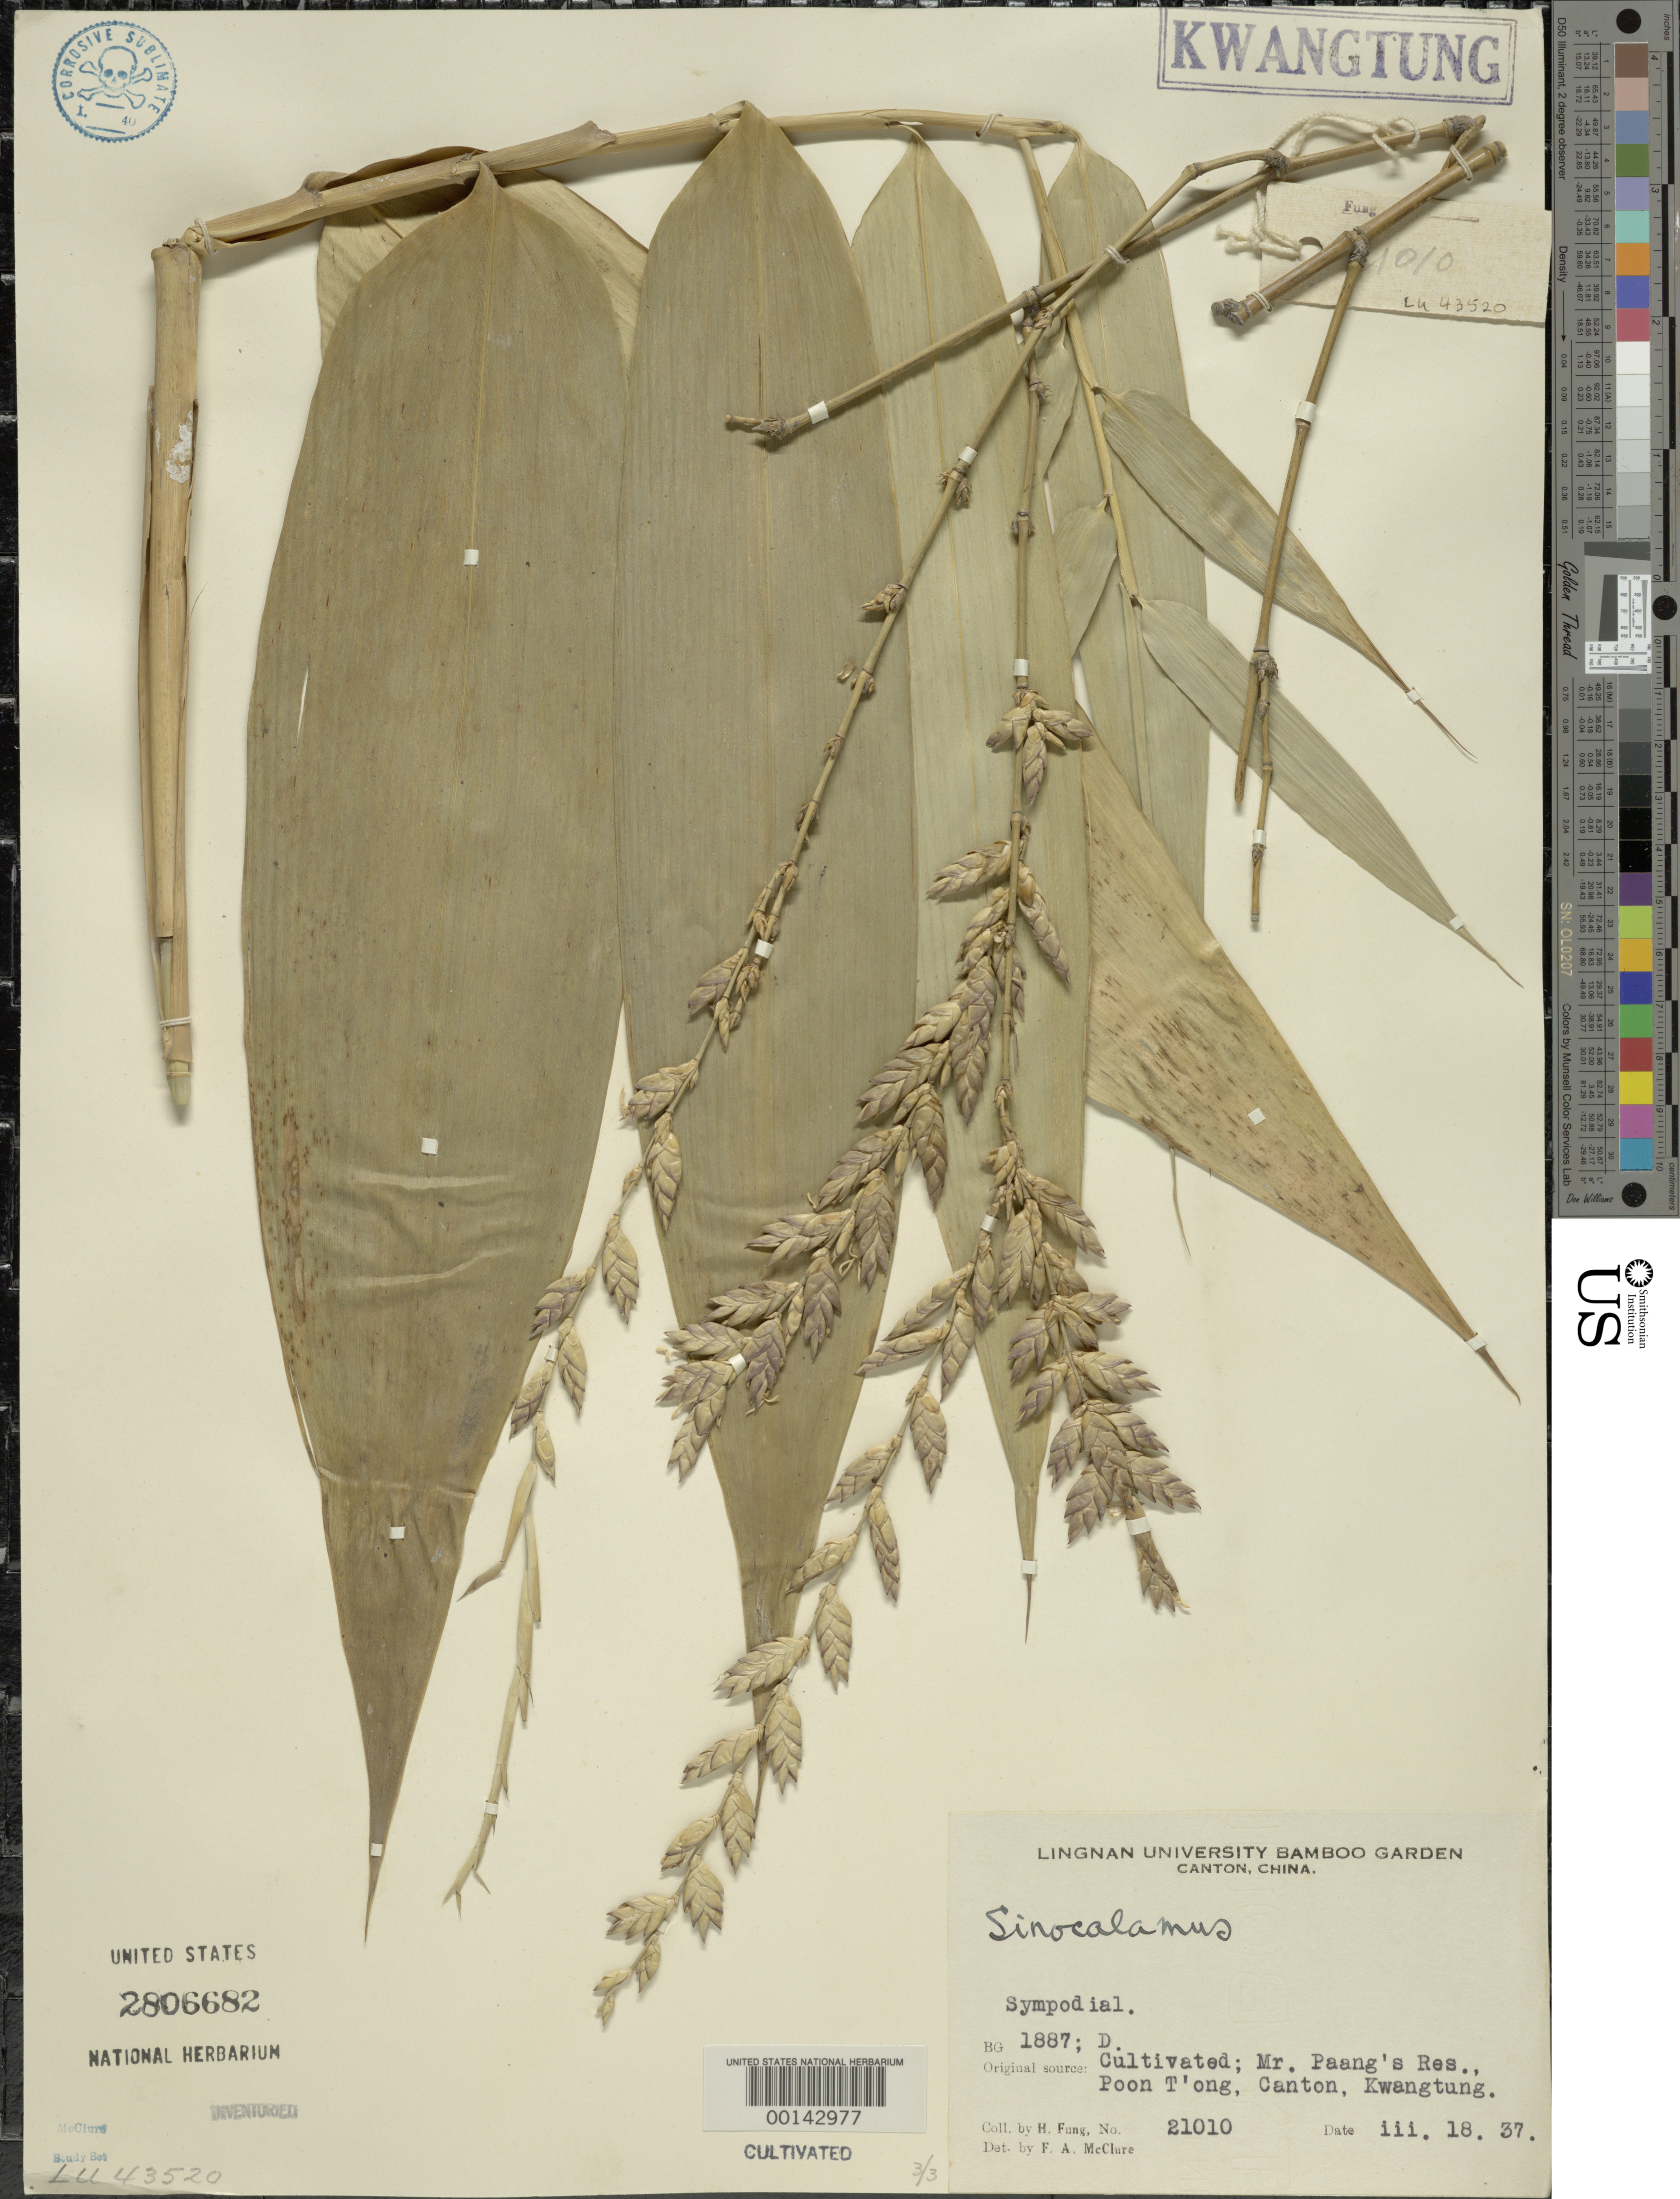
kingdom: Plantae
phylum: Tracheophyta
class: Liliopsida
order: Poales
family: Poaceae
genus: Sinocalamus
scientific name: Sinocalamus sp.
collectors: H. L. Fung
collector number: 21010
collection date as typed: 18 Mar 1937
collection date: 1937-03-18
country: China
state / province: Guangdong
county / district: Guangzhou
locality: Poon t'ong, paang's res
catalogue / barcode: US 2806682